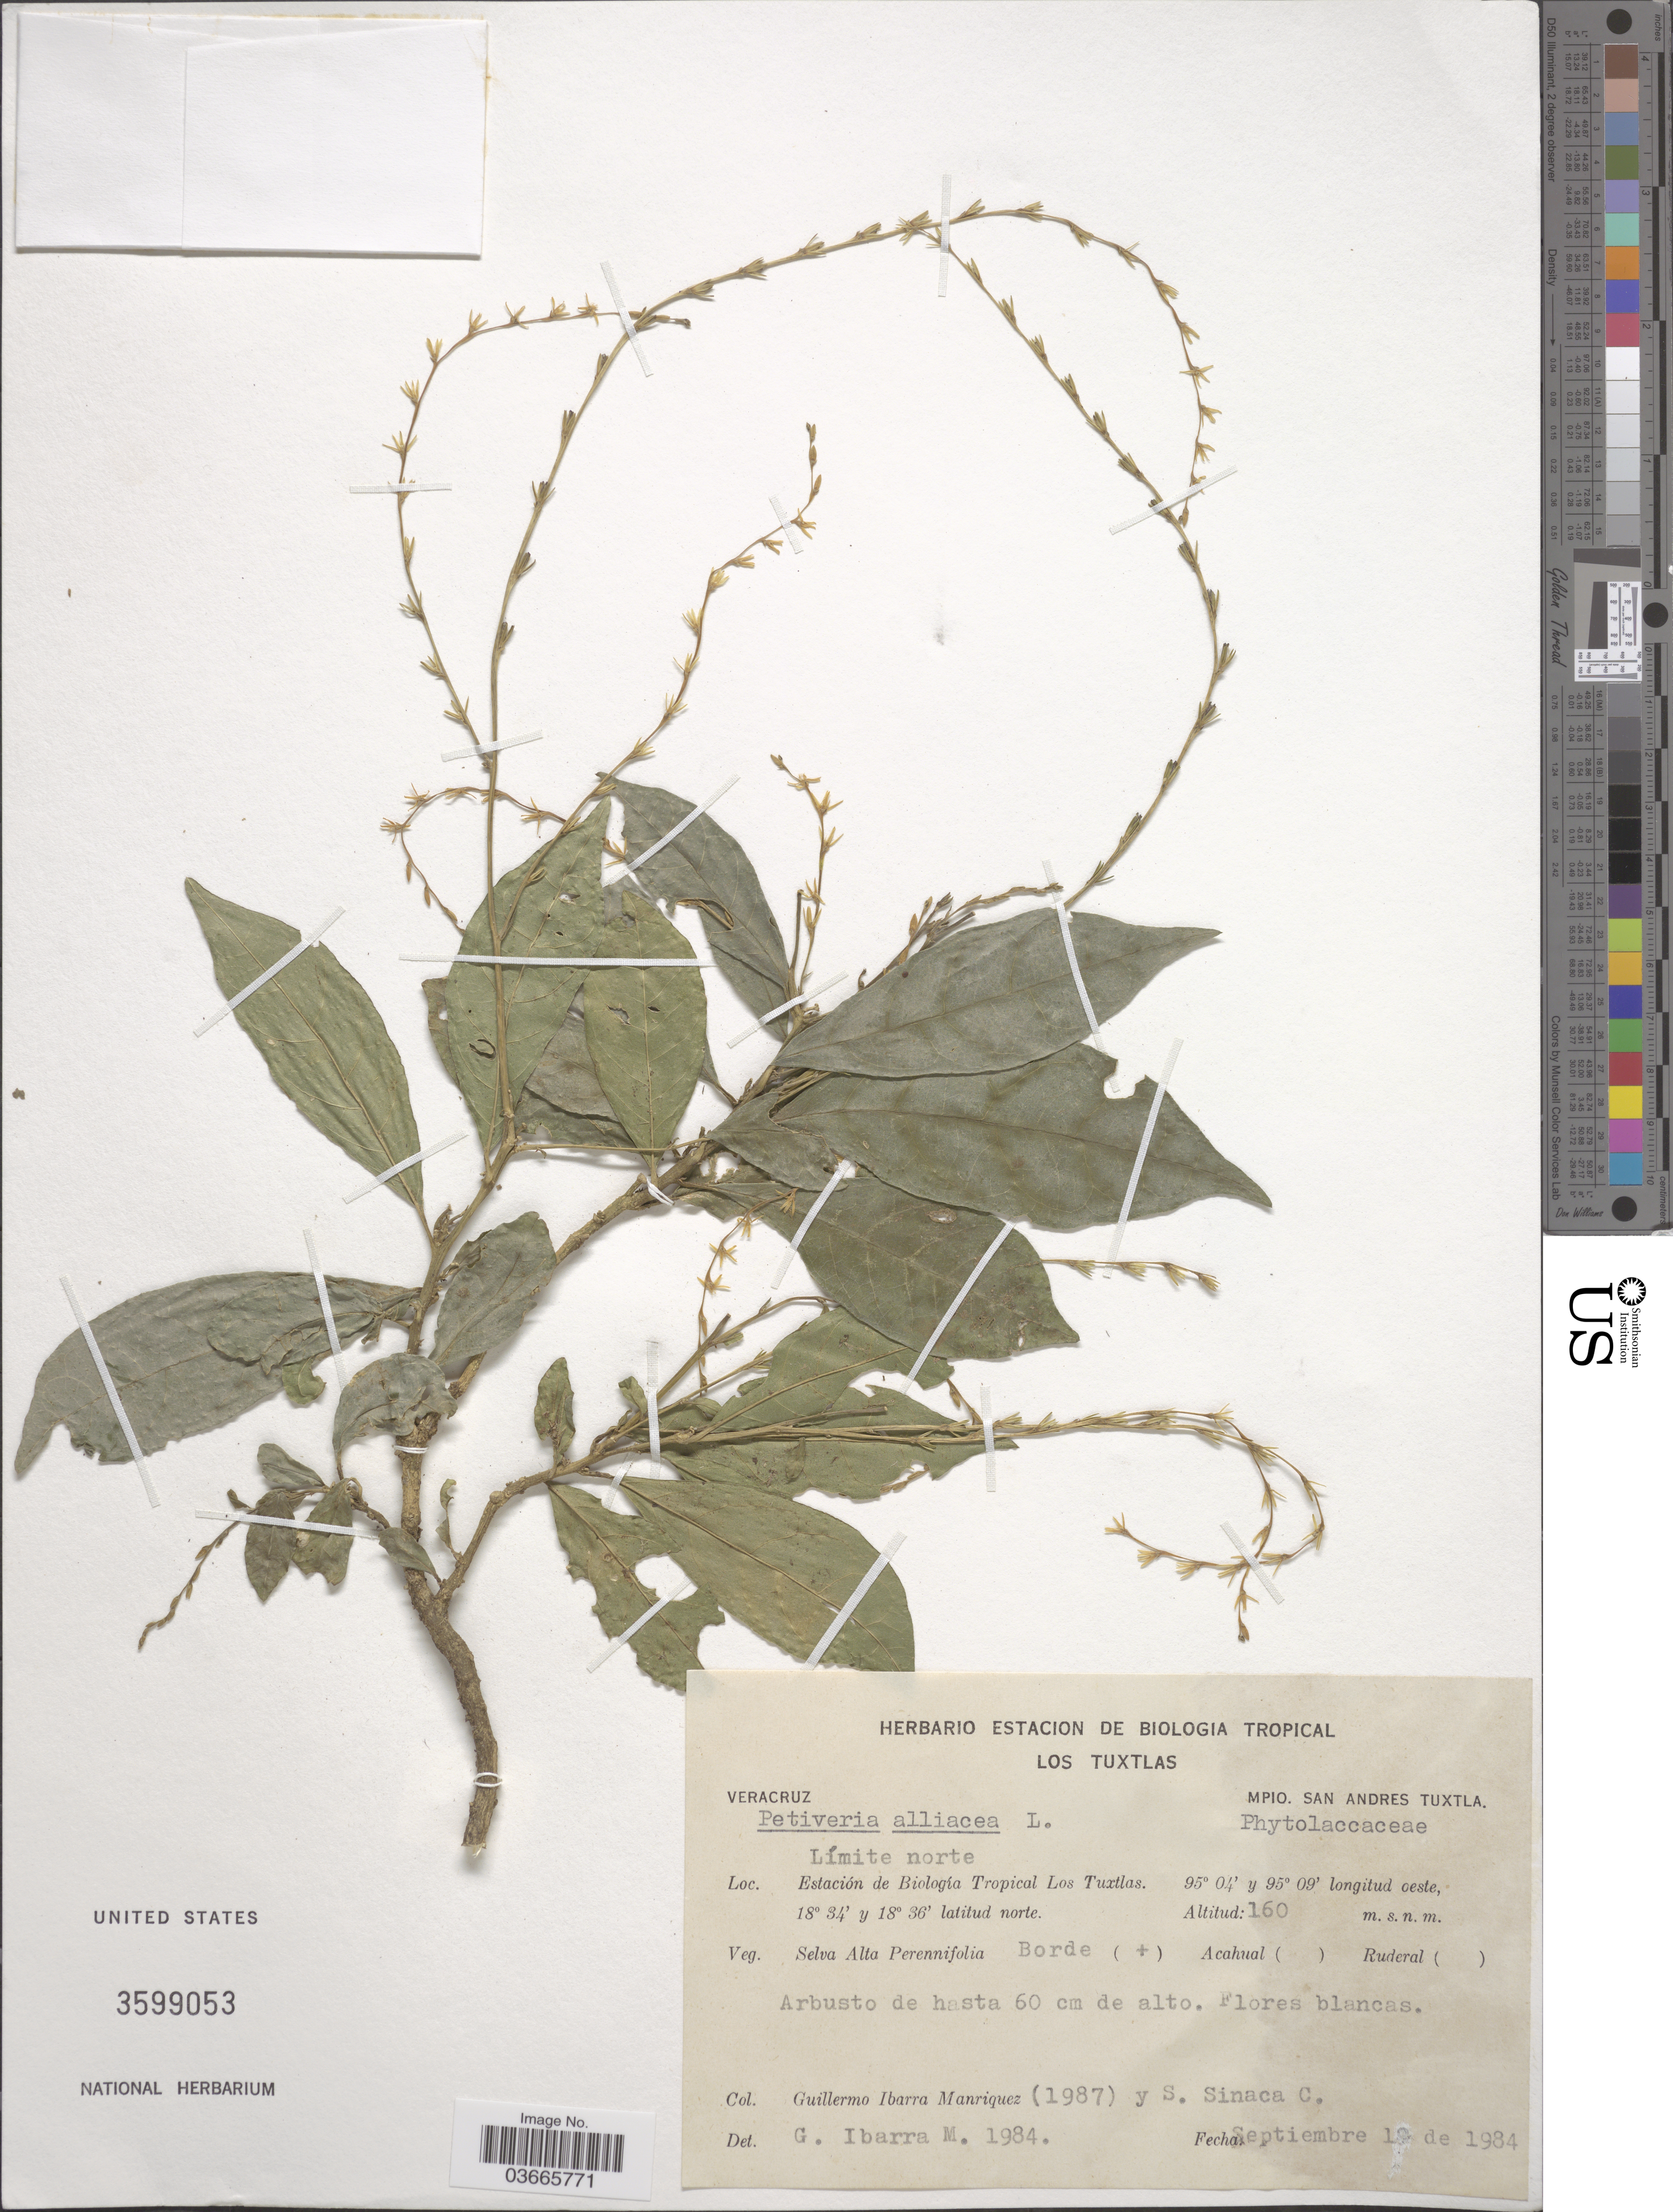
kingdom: Plantae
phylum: Tracheophyta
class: Magnoliopsida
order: Caryophyllales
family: Phytolaccaceae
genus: Petiveria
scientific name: Petiveria alliacea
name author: L.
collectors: G. Ibarra M. & S. Sinaca Colin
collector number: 1987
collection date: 1984-09-19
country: Mexico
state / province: Veracruz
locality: Veracruz. Los Tuxtlas. Mpio. San Andres Tuxtla, Límite norte. Estación de Biología Tropical Los Tuxtlas.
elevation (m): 160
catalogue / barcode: US 3599053